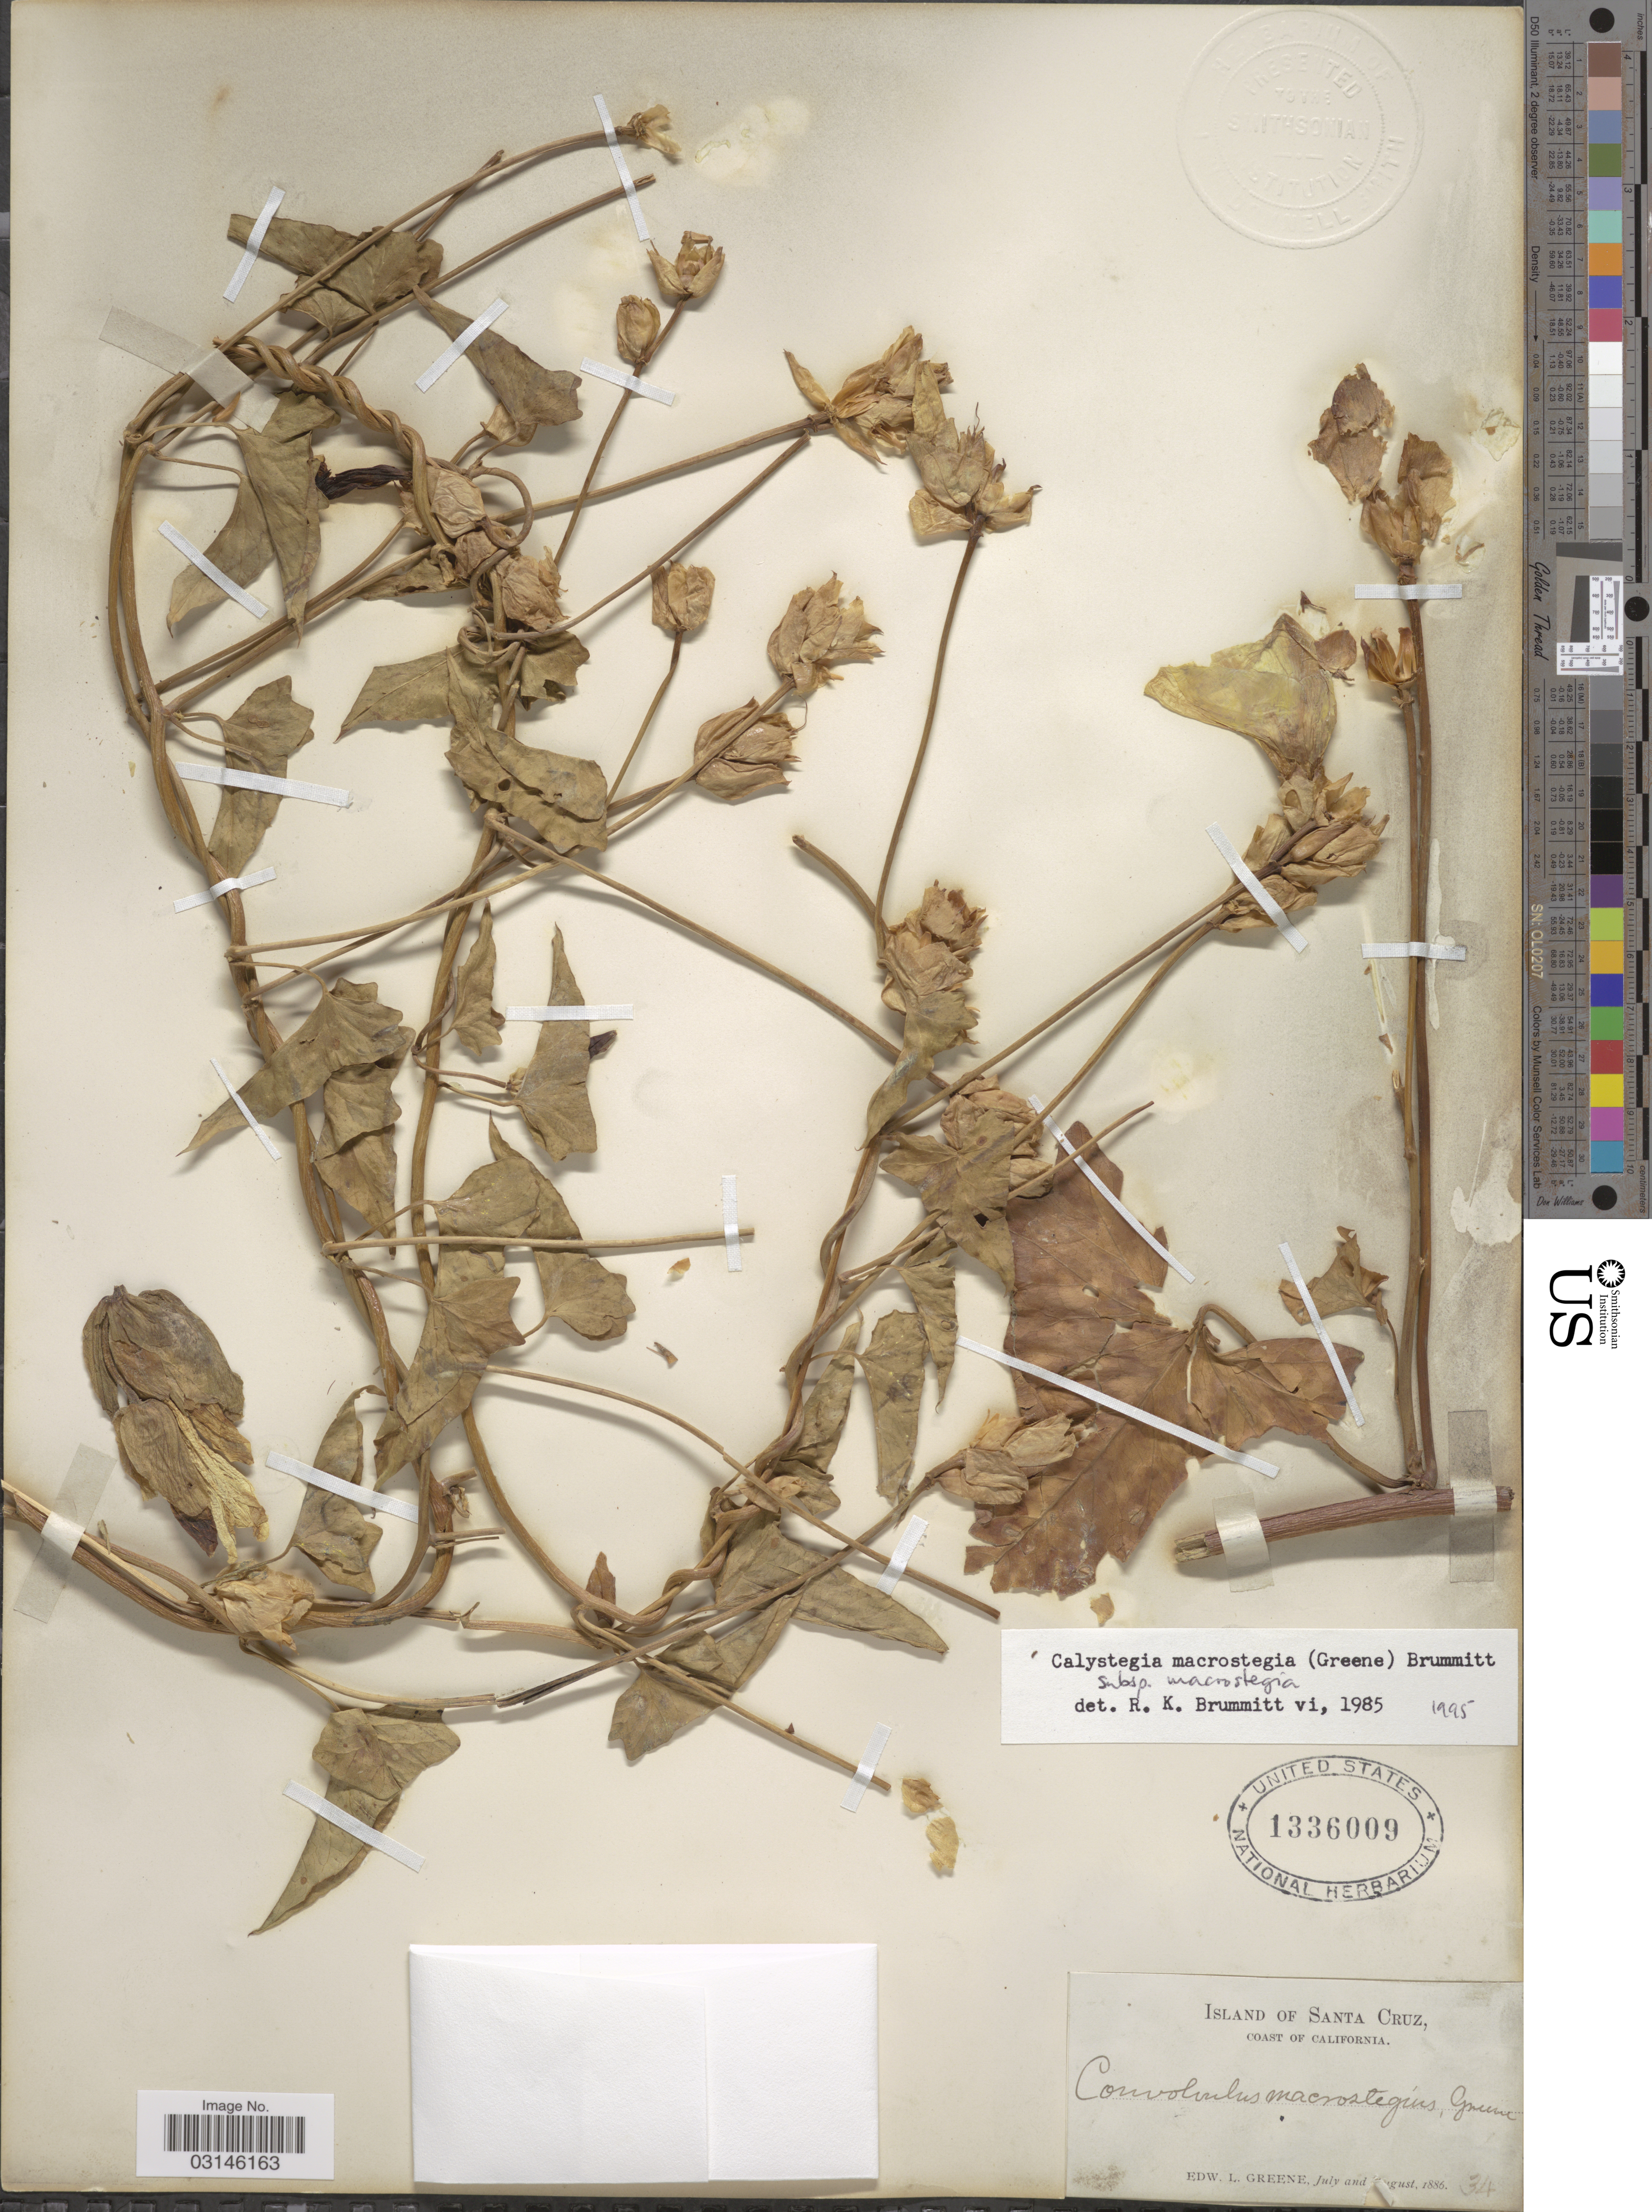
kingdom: Plantae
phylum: Tracheophyta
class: Magnoliopsida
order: Solanales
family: Convolvulaceae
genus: Calystegia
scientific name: Calystegia macrostegia subsp. macrostegia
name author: (Greene) Brummitt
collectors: E. L. Greene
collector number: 34?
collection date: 1886-07/1886-08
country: United States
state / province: California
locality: Island of Santa Cruz, Coast of California.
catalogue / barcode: US 1336009